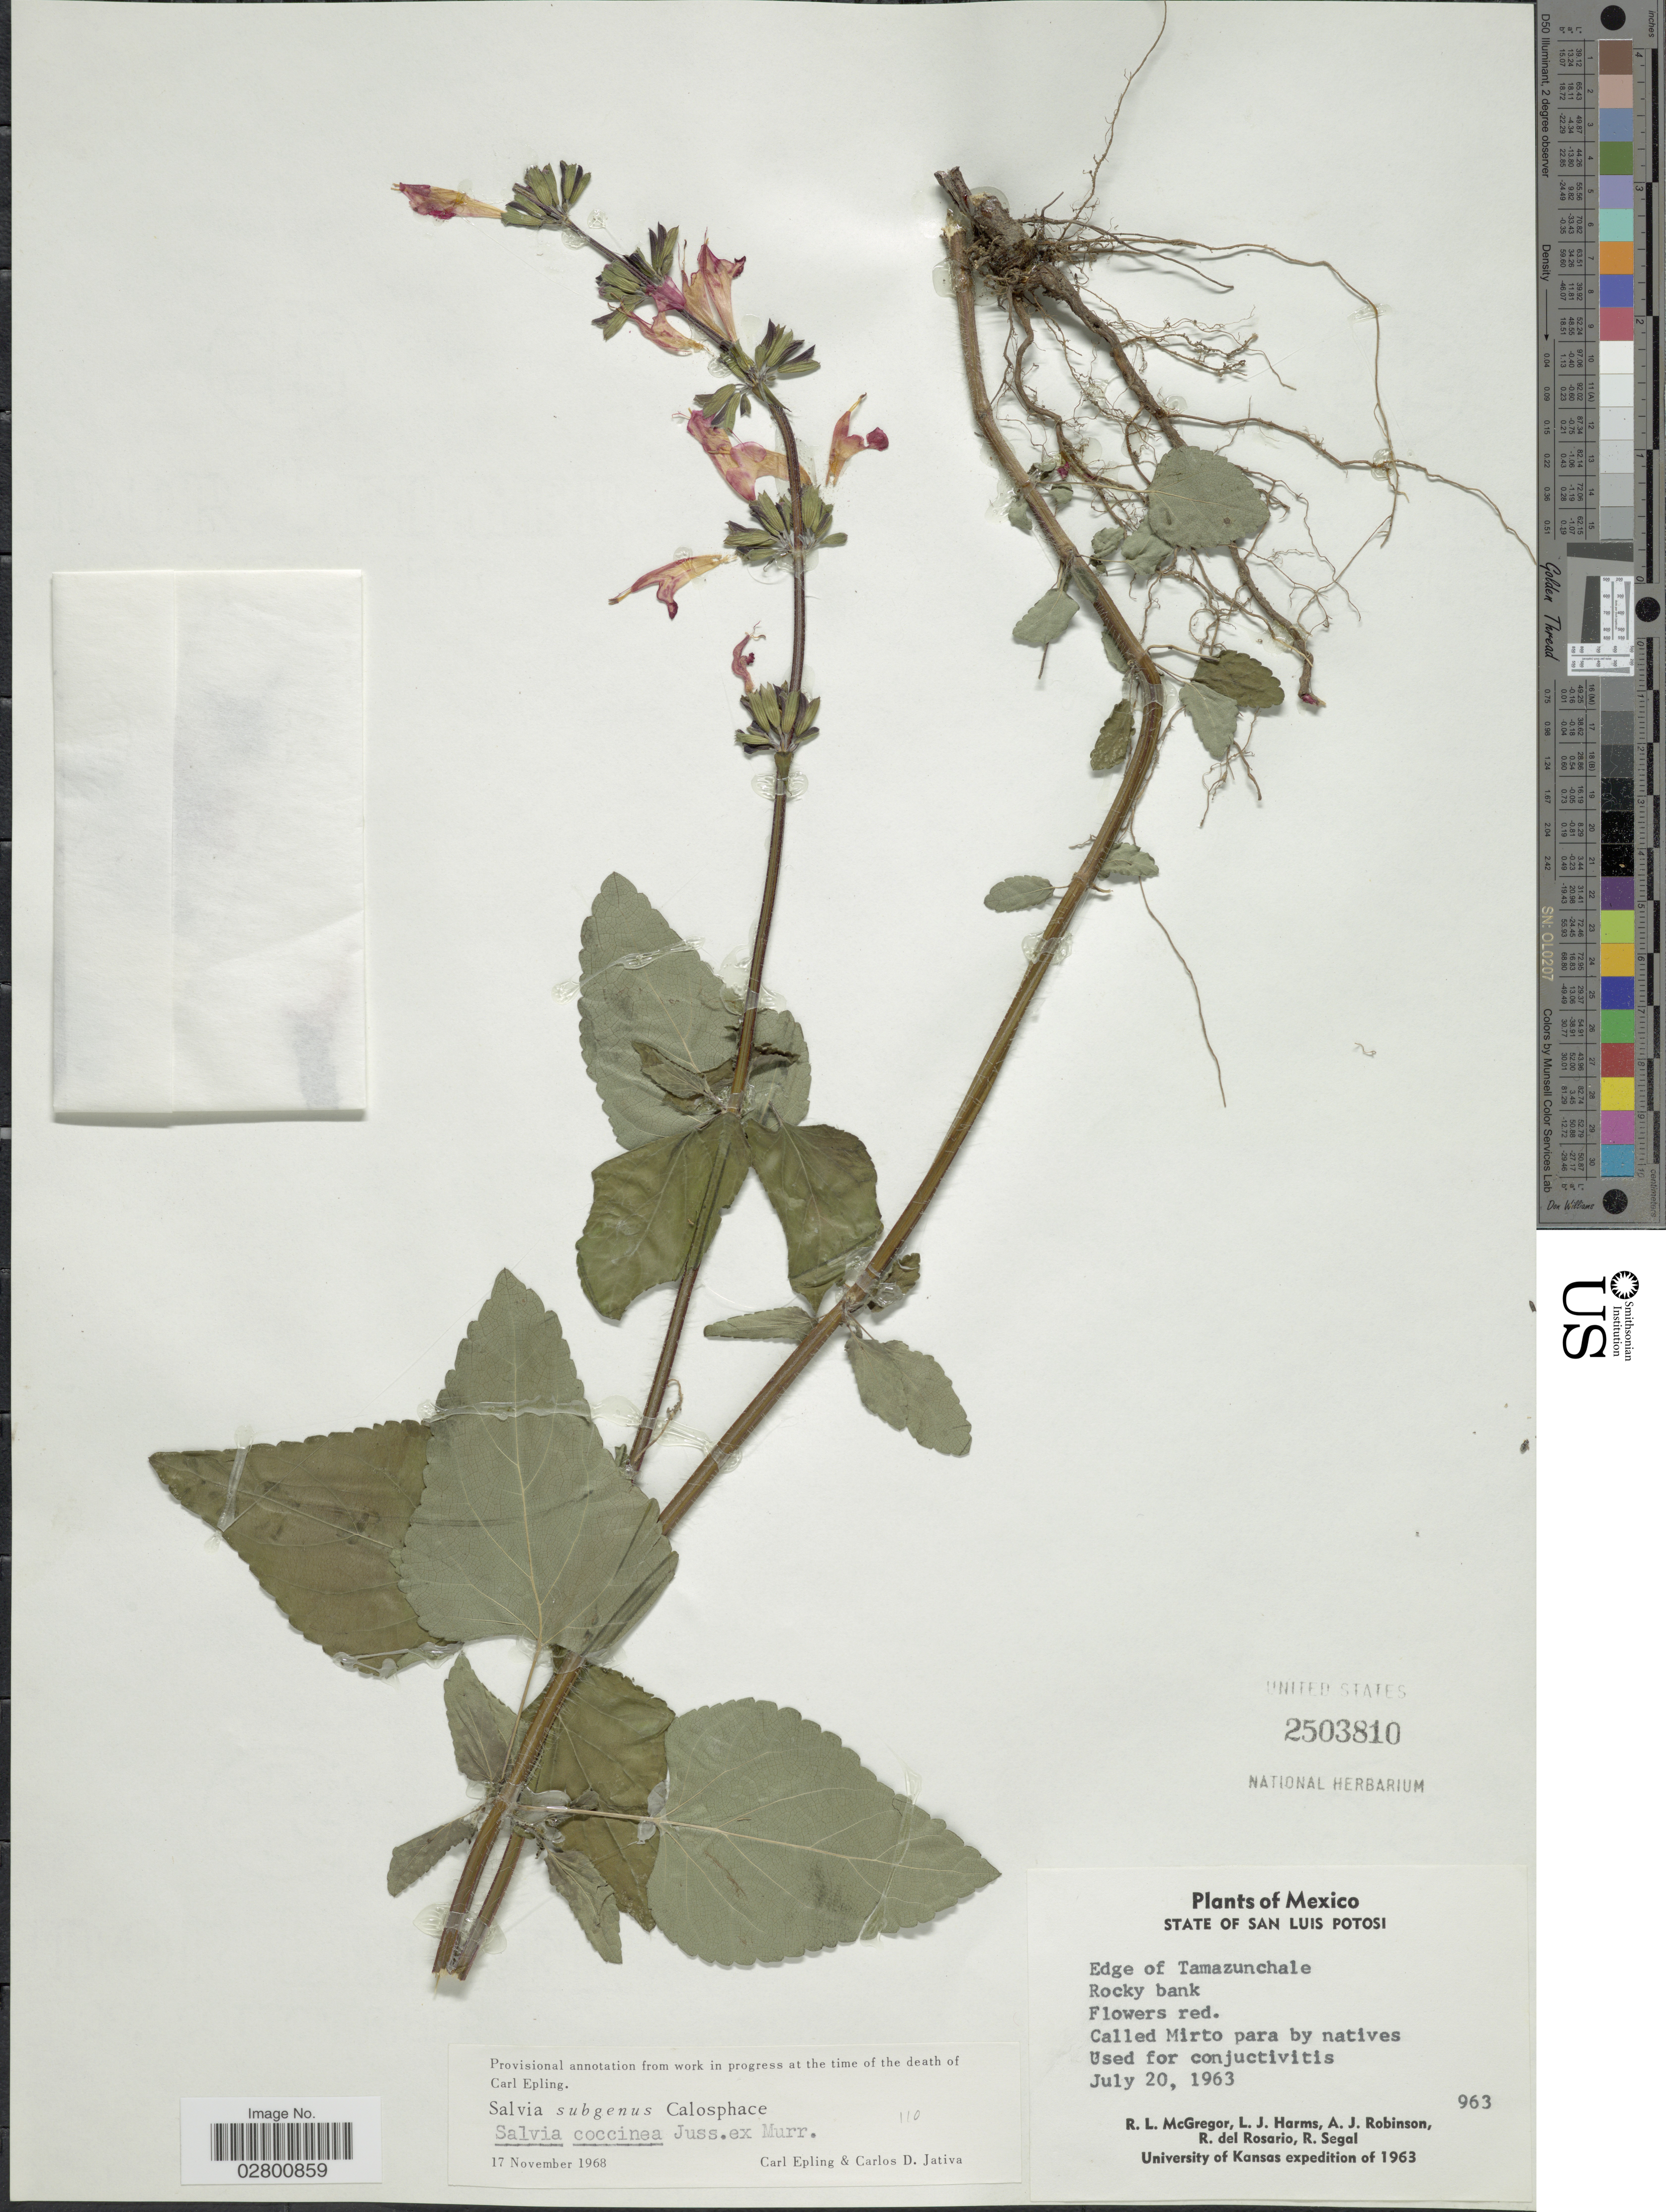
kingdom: Plantae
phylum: Tracheophyta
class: Magnoliopsida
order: Lamiales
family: Lamiaceae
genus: Salvia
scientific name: Salvia coccinea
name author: Etlinger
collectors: R. McGregor, L. Harms, A. J. Robinson, R. del Rosario & R. Segal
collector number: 963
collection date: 1963-07-20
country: Mexico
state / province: San Luis Potosí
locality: Edge of Tamazunchale. Rocky bank.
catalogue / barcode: US 2503810